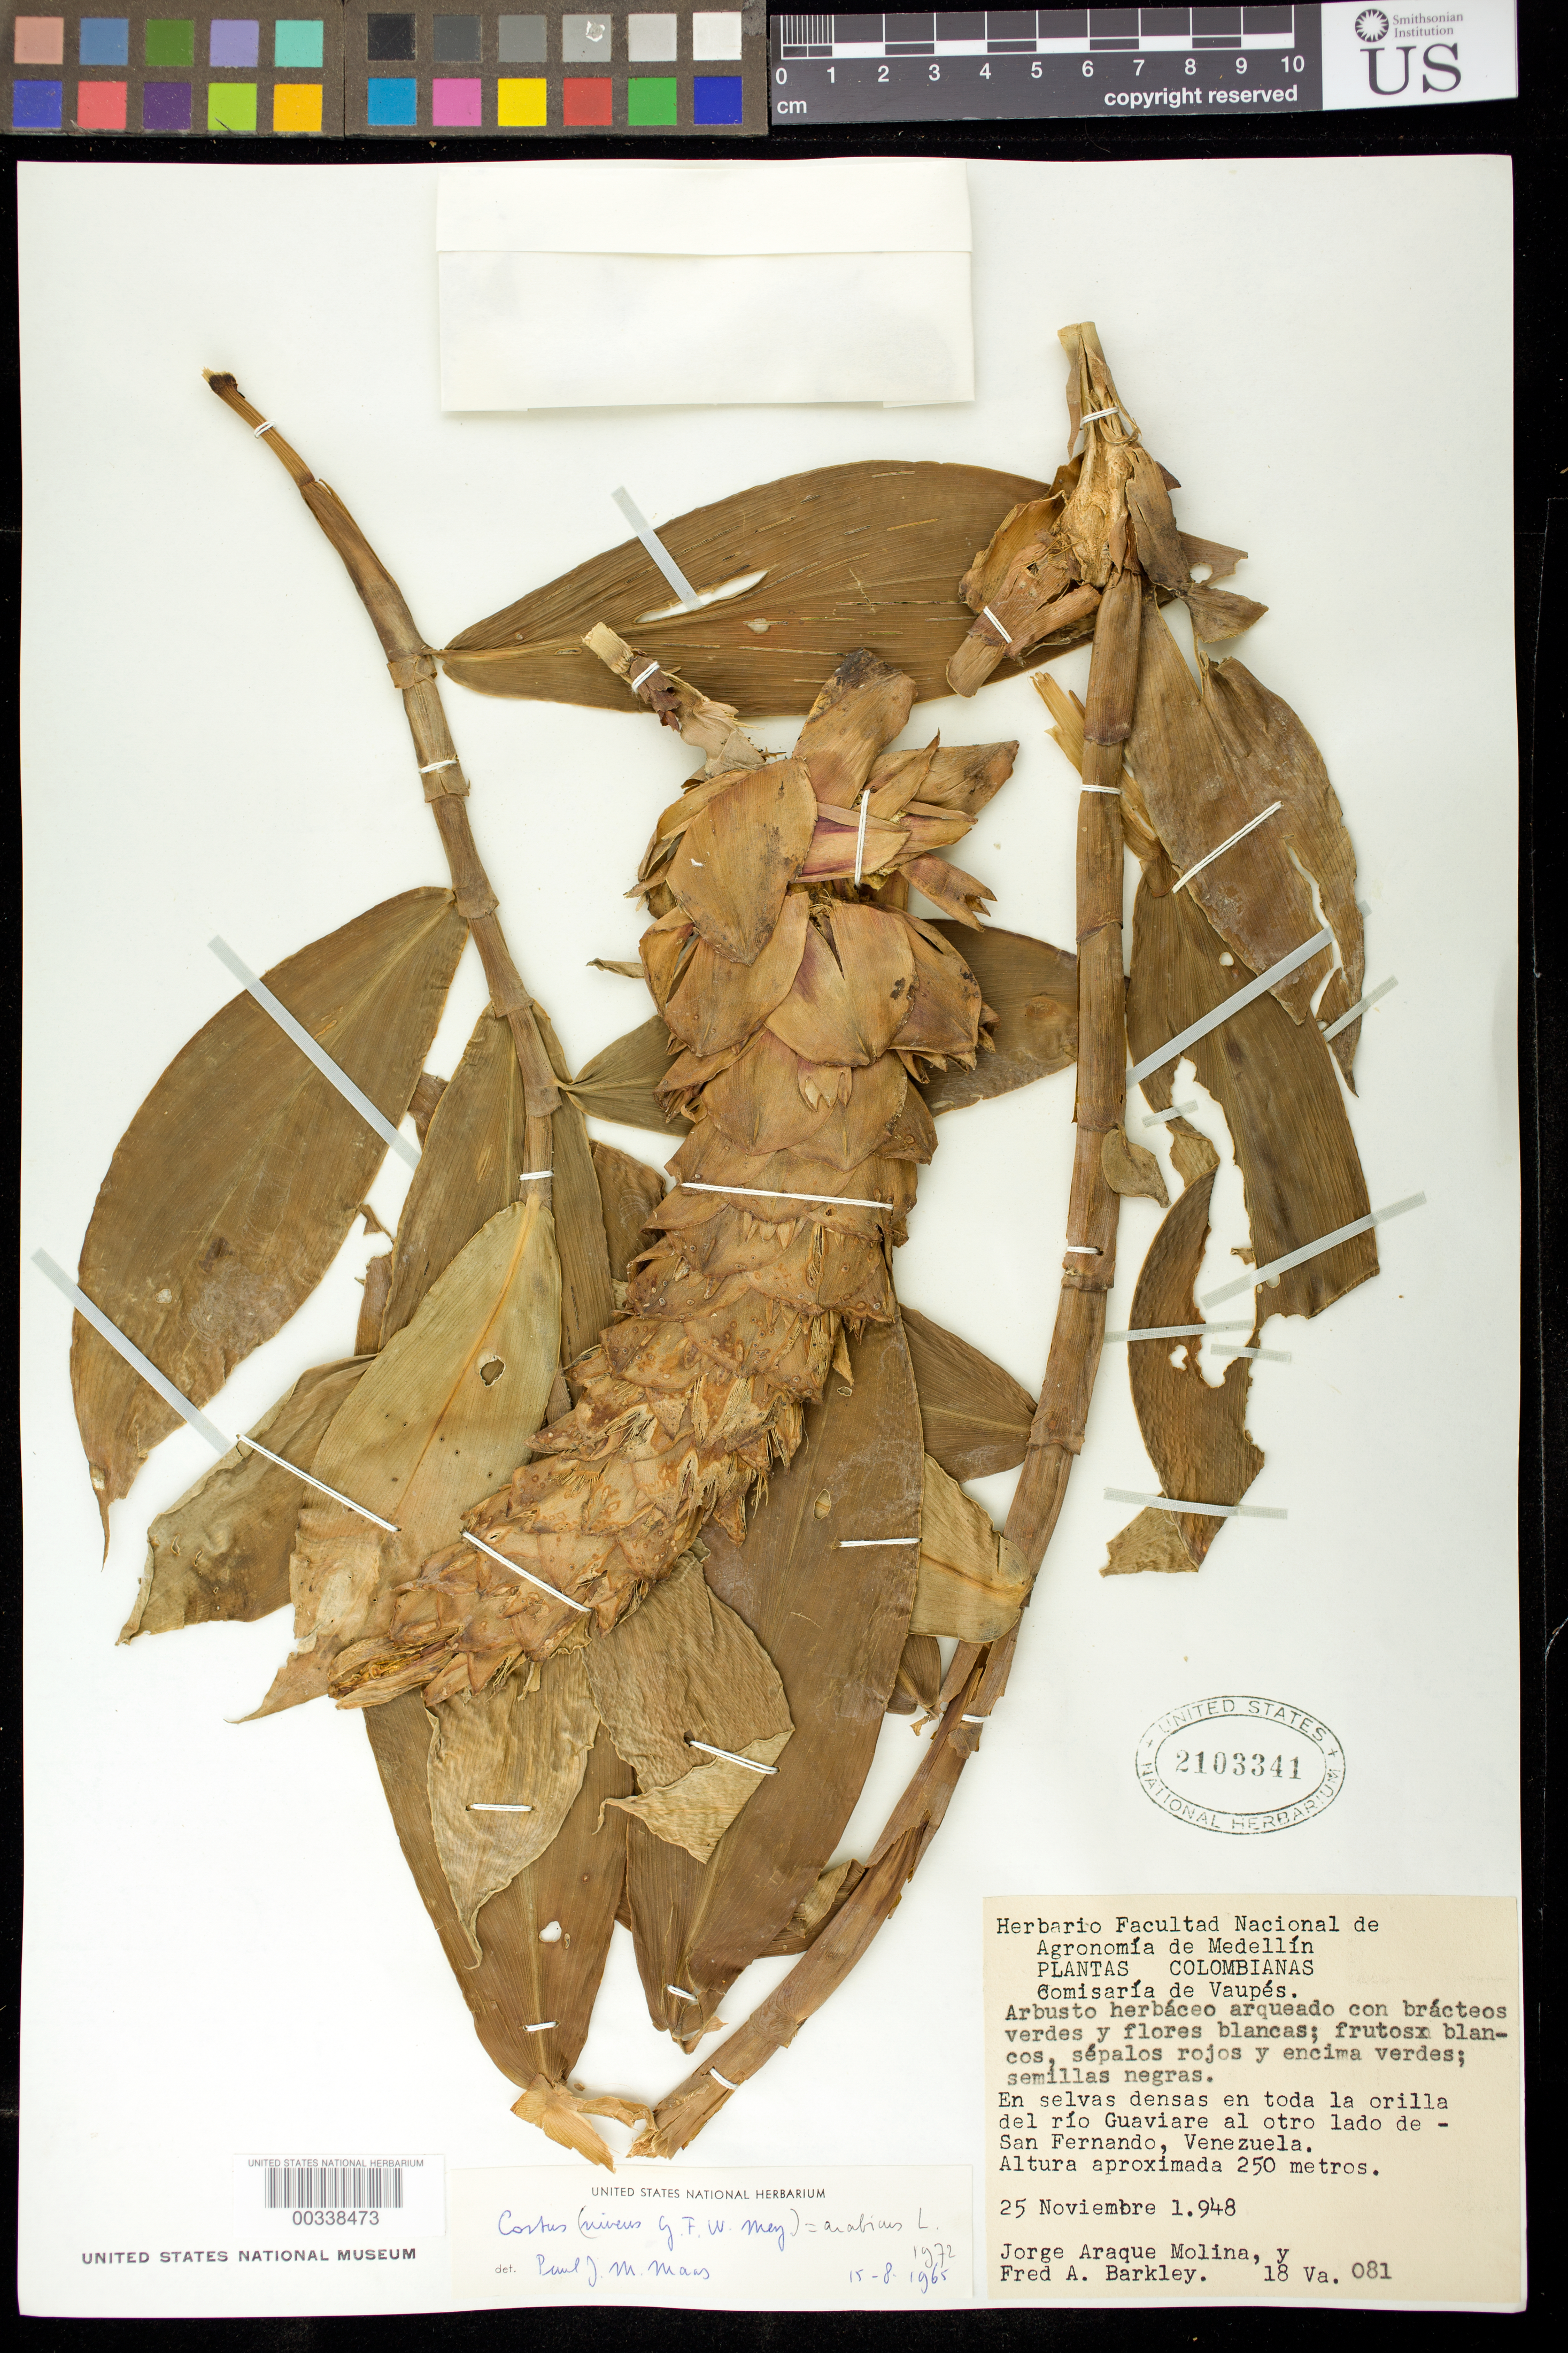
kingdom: Plantae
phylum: Tracheophyta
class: Liliopsida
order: Zingiberales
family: Costaceae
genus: Costus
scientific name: Costus arabicus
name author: L.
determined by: Maas, Paul J. M.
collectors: J. Araque Molina & F. A. Barkley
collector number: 18va.081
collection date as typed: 25 Nov 1948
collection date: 1948-11-25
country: Colombia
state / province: Vaupés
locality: En selvas densas en toda la Orila del Rio Guaviare al otro Lado de - San Fernando, Venezuela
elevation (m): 250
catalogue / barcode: US 2103341